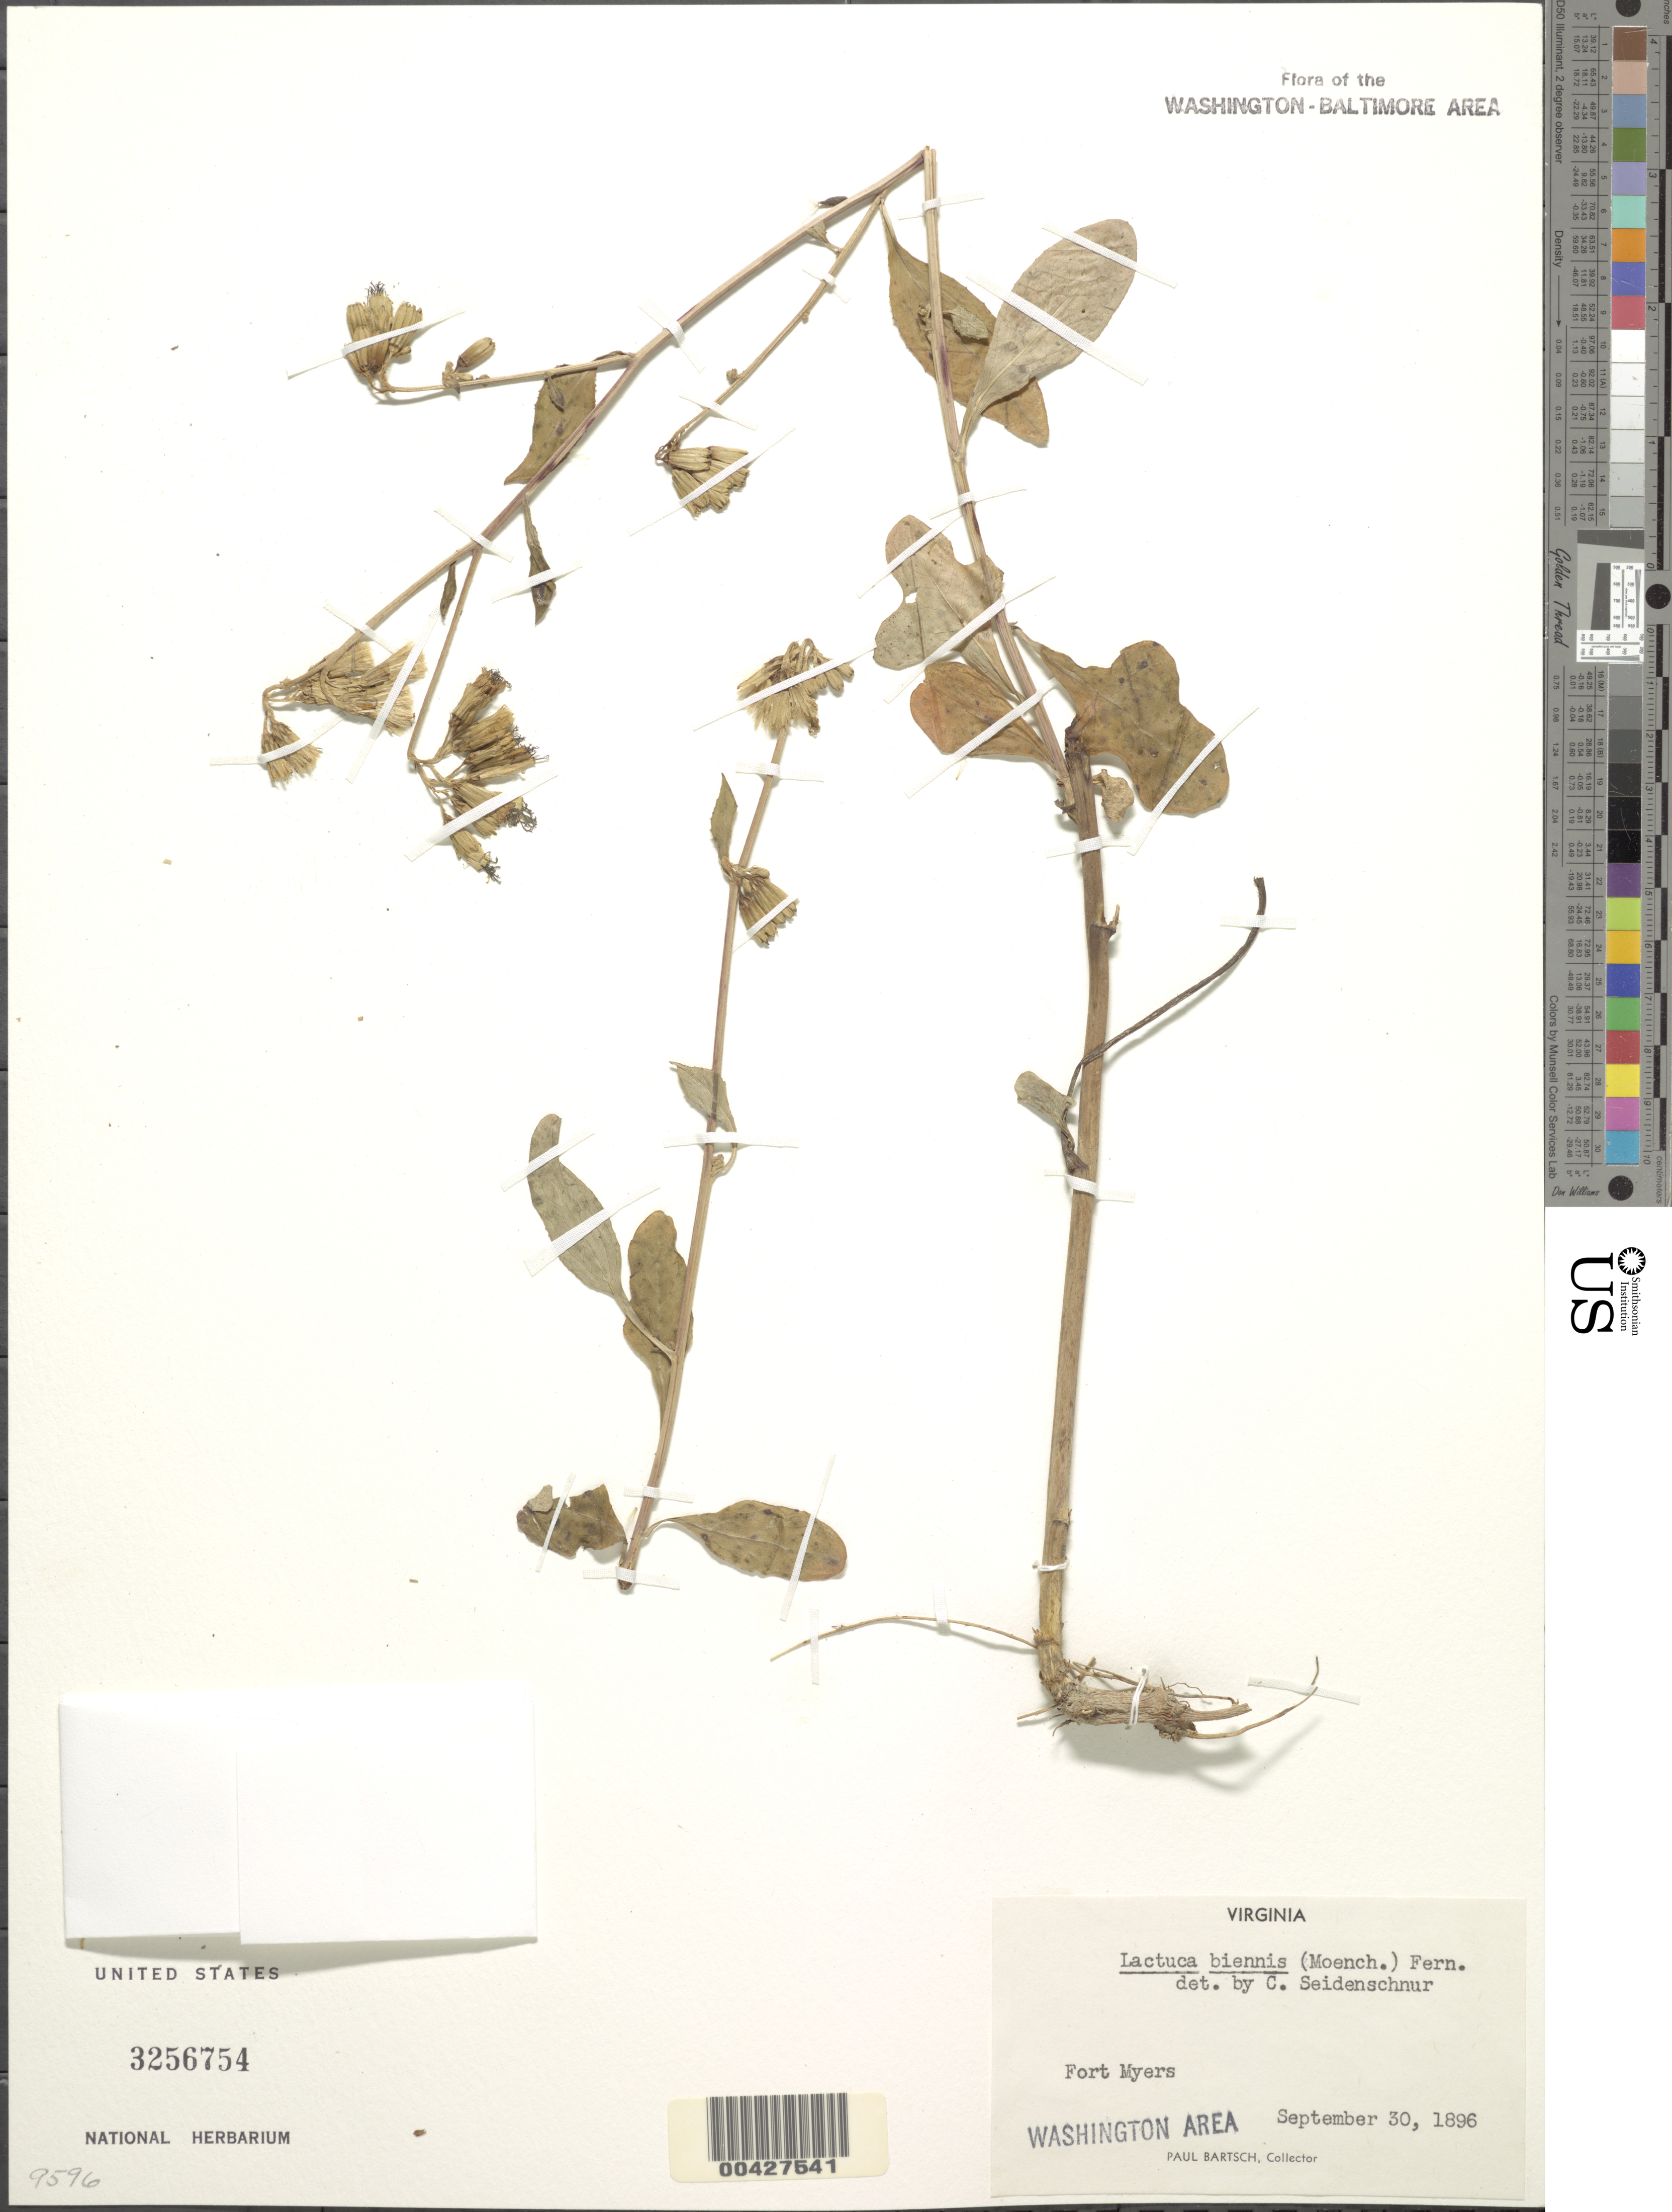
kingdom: Plantae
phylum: Tracheophyta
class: Magnoliopsida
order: Asterales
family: Asteraceae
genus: Lactuca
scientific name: Lactuca biennis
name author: (Moench) Fernald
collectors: P. Bartsch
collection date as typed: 30 Sep 1896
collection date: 1896-09-30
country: United States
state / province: Virginia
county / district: Arlington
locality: Fort Myers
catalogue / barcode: US 3256754